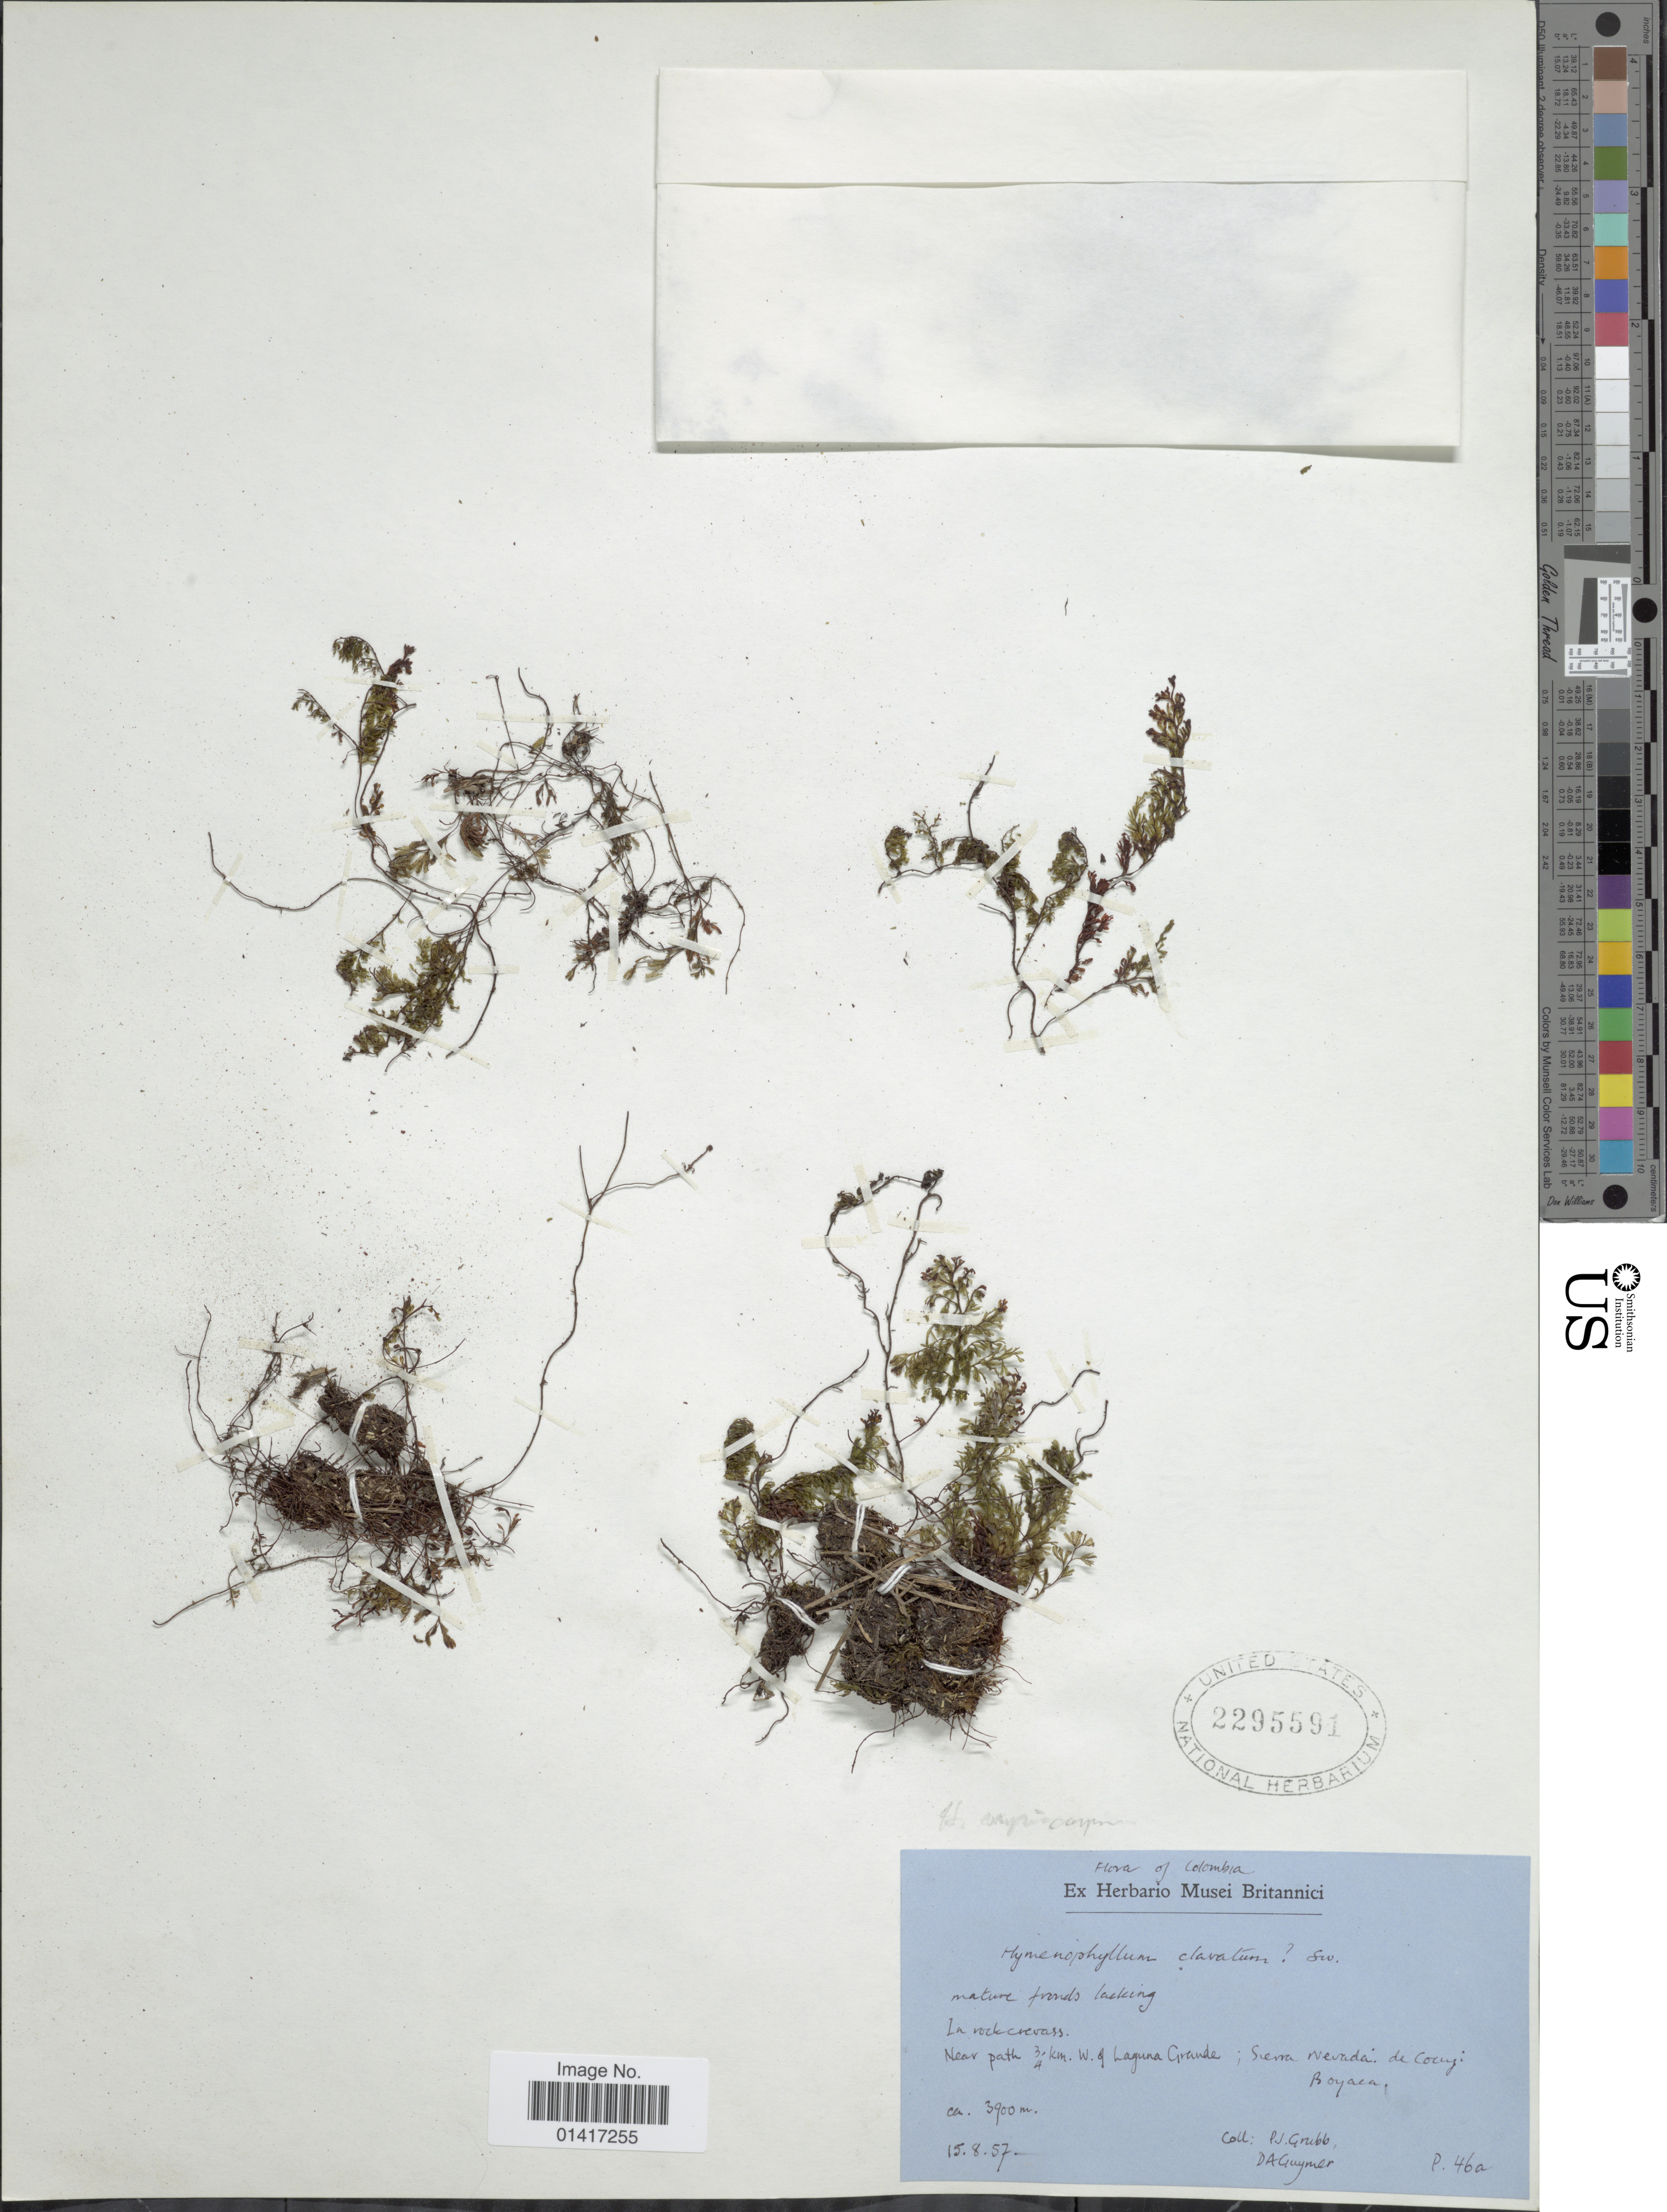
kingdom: Plantae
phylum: Tracheophyta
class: Polypodiopsida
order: Hymenophyllales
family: Hymenophyllaceae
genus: Hymenophyllum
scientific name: Hymenophyllum undulatum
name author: (Sw.) Sw.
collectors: P. J. Grubb & D. Guymer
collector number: P46a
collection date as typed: Transcribed d/m/y: 15/8/57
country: Colombia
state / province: Boyacá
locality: Near path 3/4 km w.of Laguna Grande : Sierra Nevada de Cocuy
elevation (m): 3900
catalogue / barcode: US 2295591